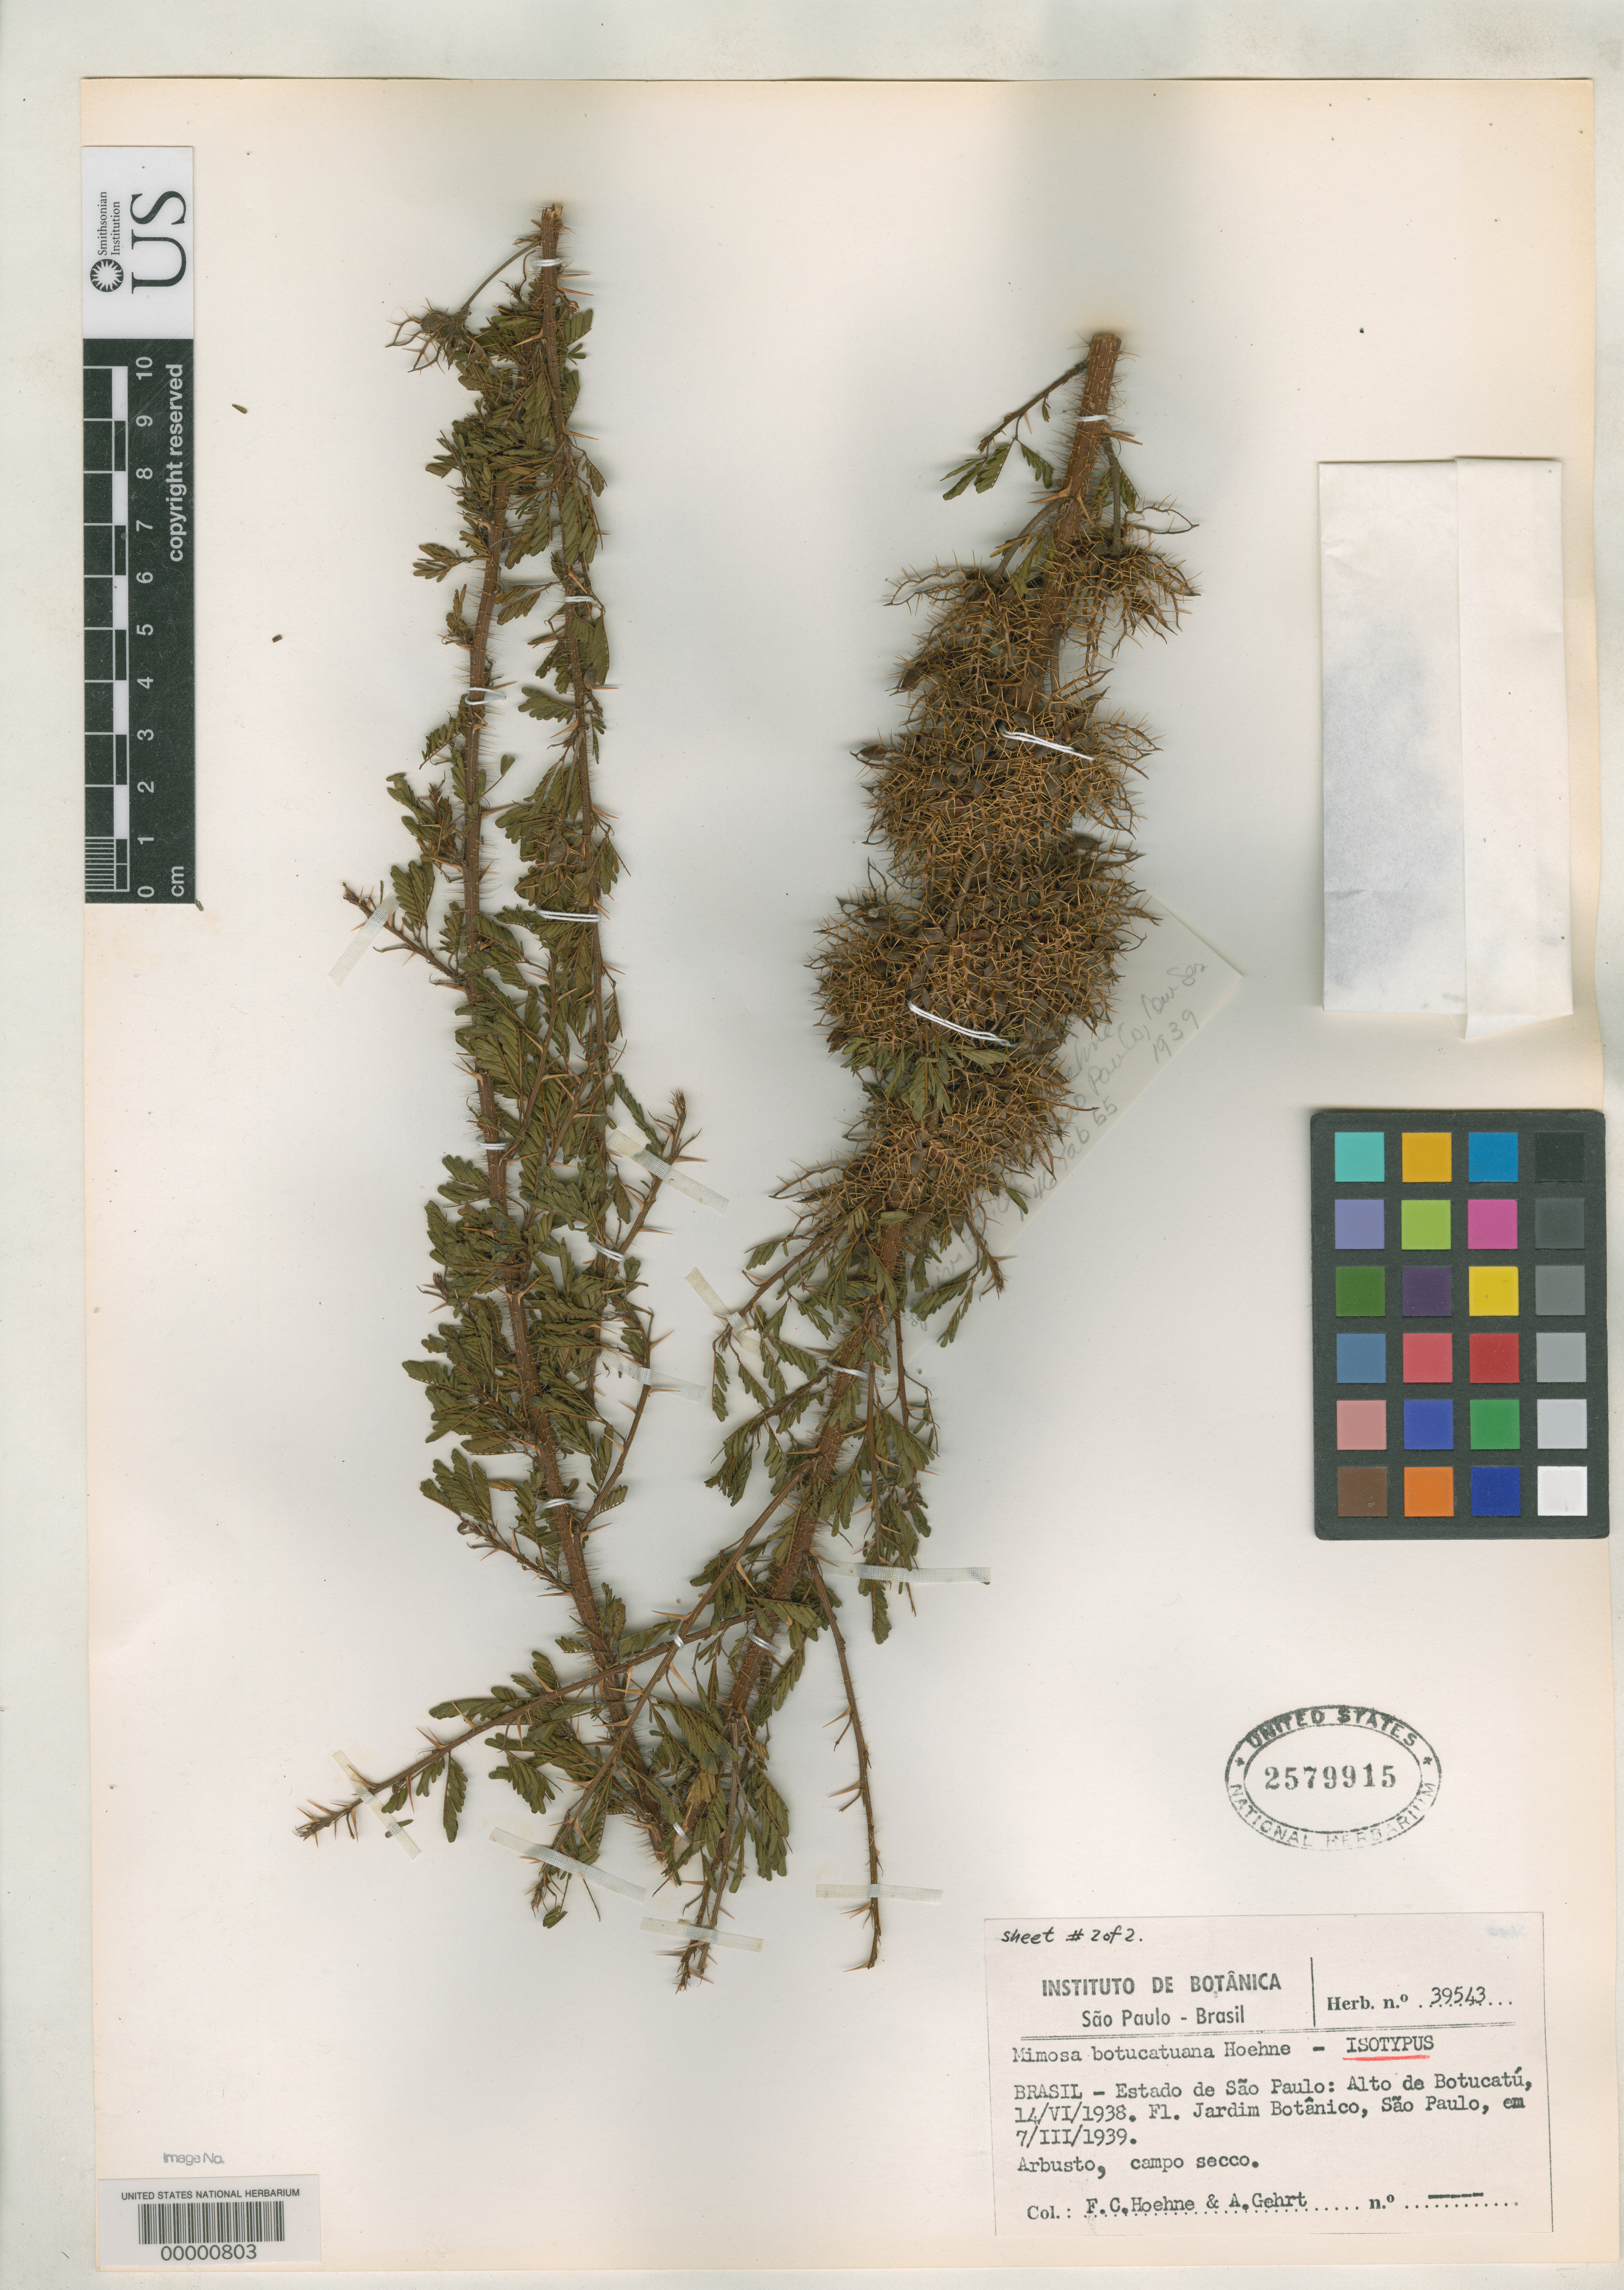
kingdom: Plantae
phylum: Tracheophyta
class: Magnoliopsida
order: Fabales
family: Fabaceae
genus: Mimosa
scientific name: Mimosa botucatuana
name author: Hoehne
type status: Isotype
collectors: F. C. Hoehne & A. Gehrt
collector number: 39543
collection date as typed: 1938 to -- --- 1939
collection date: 1938/1939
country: Brazil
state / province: São Paulo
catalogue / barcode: US 2579915